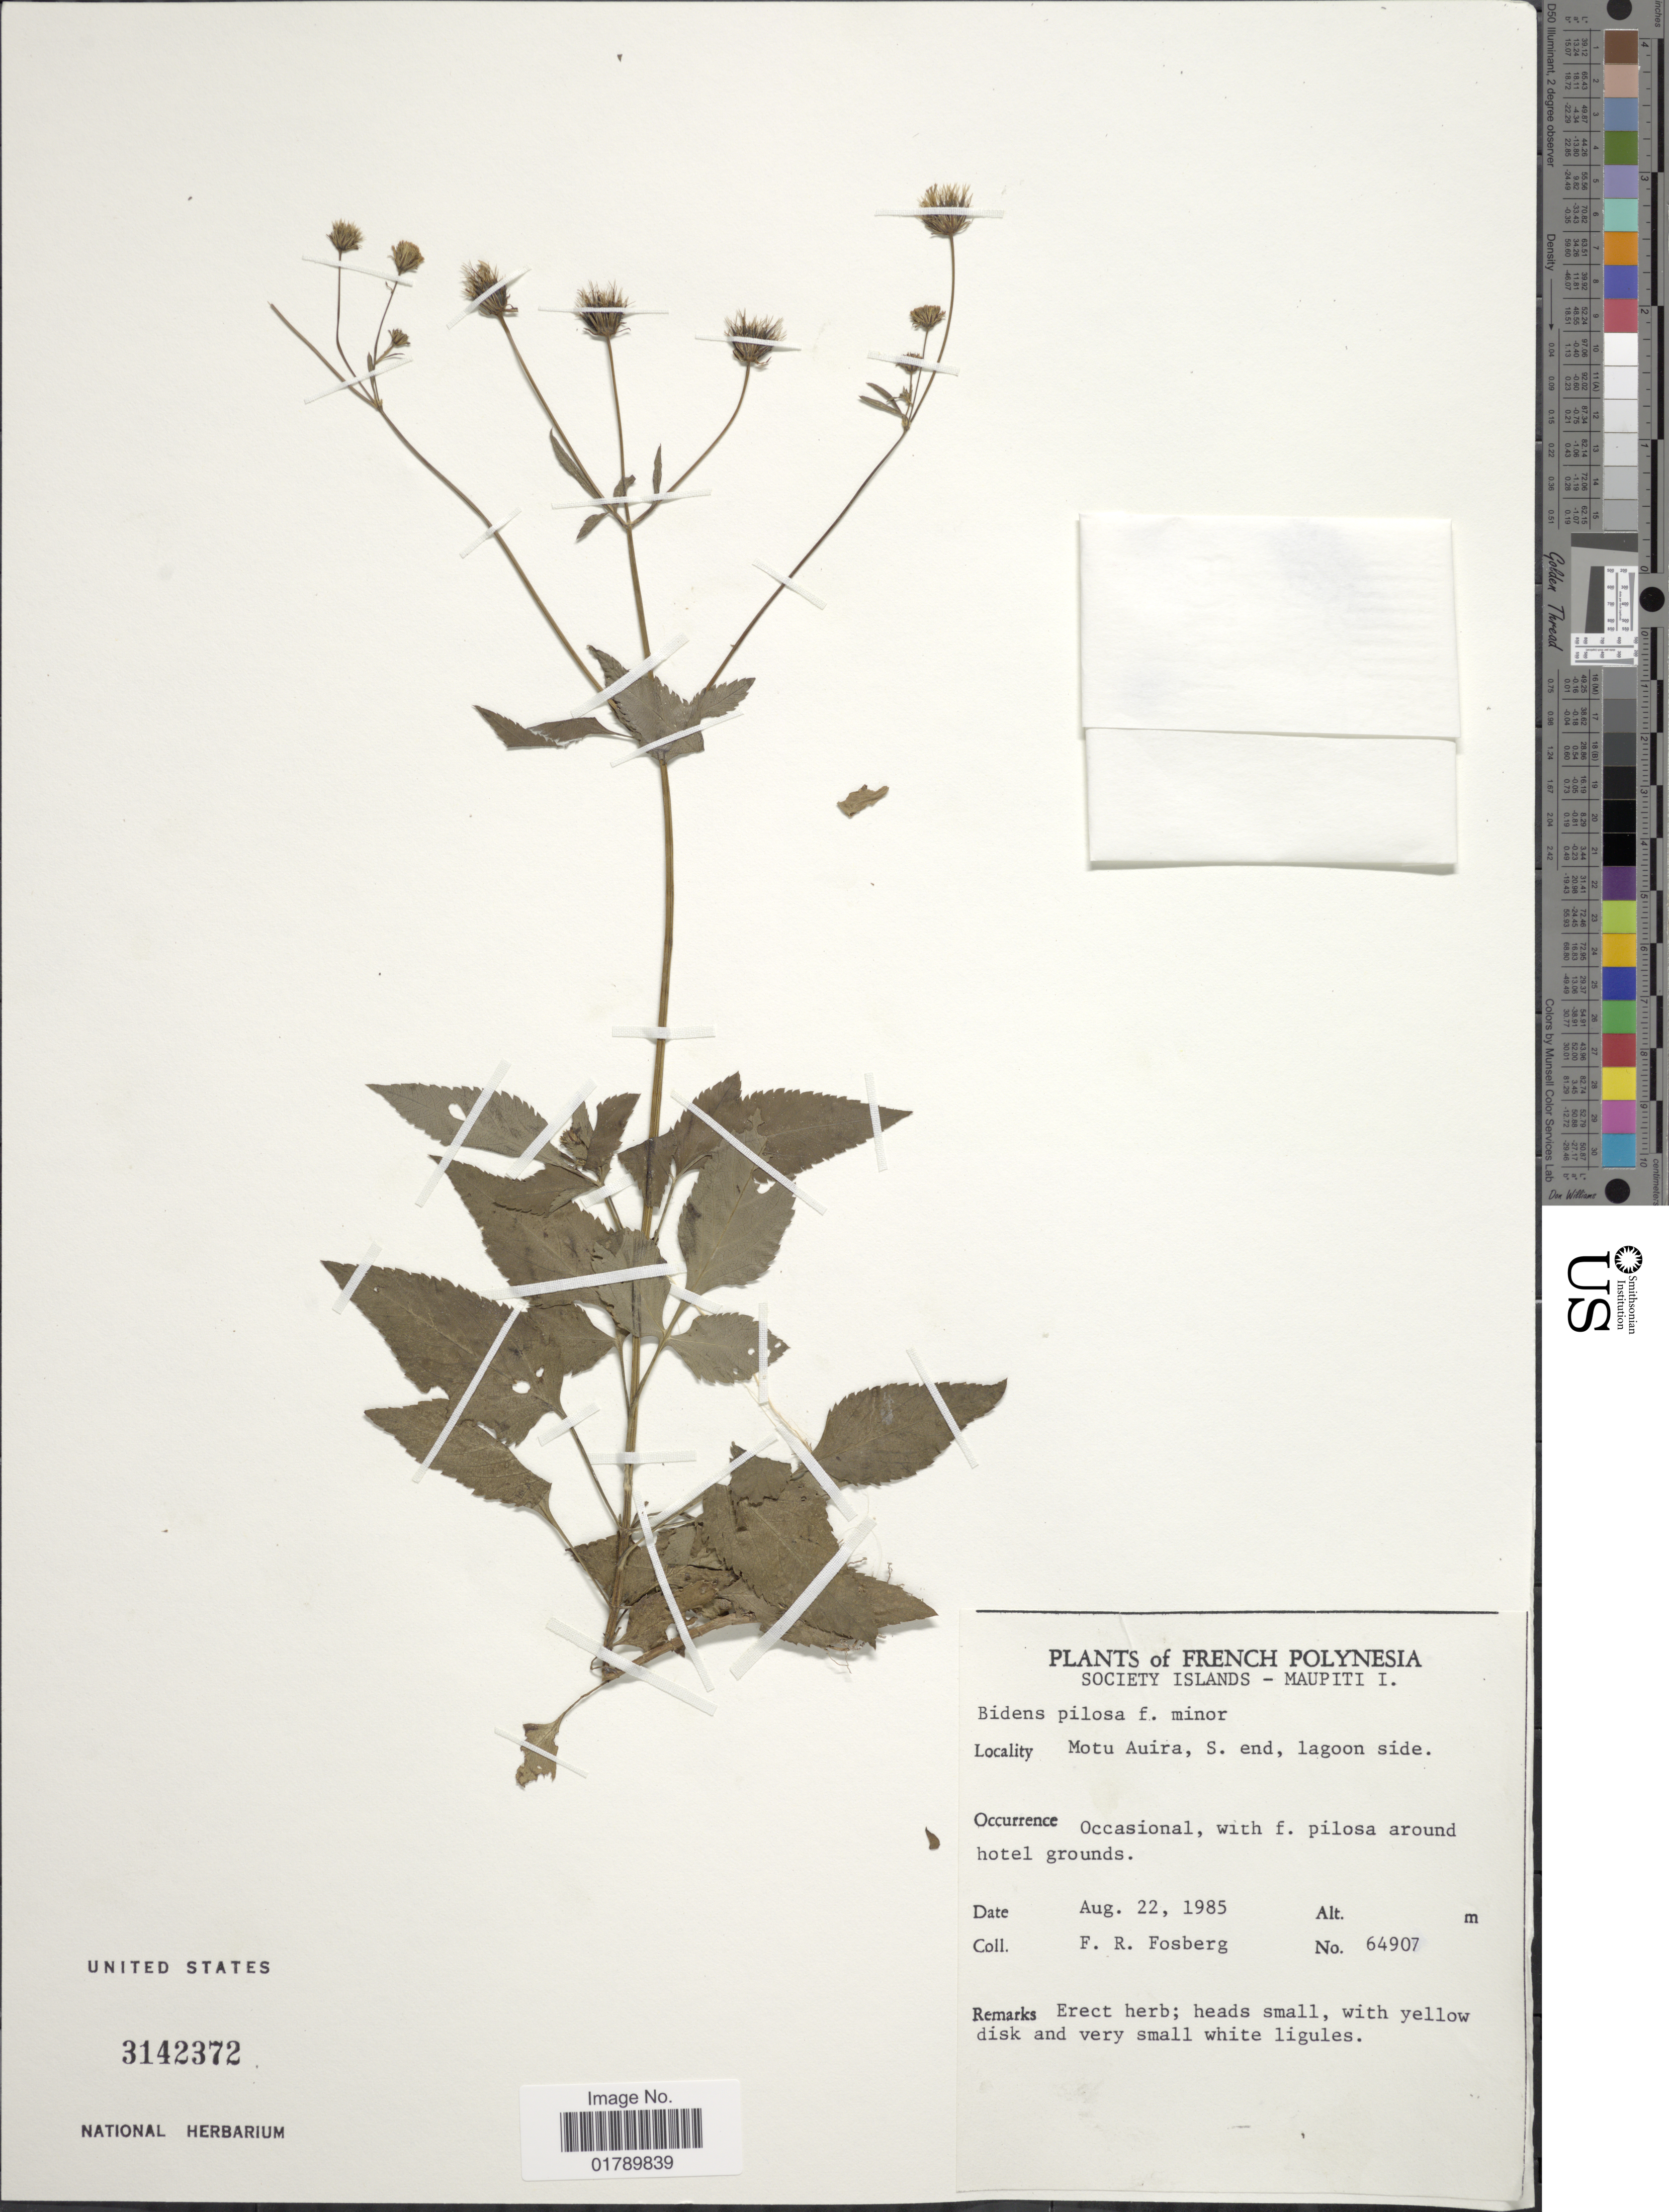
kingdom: Plantae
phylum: Tracheophyta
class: Magnoliopsida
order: Asterales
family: Asteraceae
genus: Bidens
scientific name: Bidens pilosa var. minor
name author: (Blume) Sherff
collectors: F. R. Fosberg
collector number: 64907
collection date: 1985-08-22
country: French Polynesia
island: Maupiti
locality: Society Islands-Maupiti i. Motu Auira, S. end, lagoon side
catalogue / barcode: US 3142372